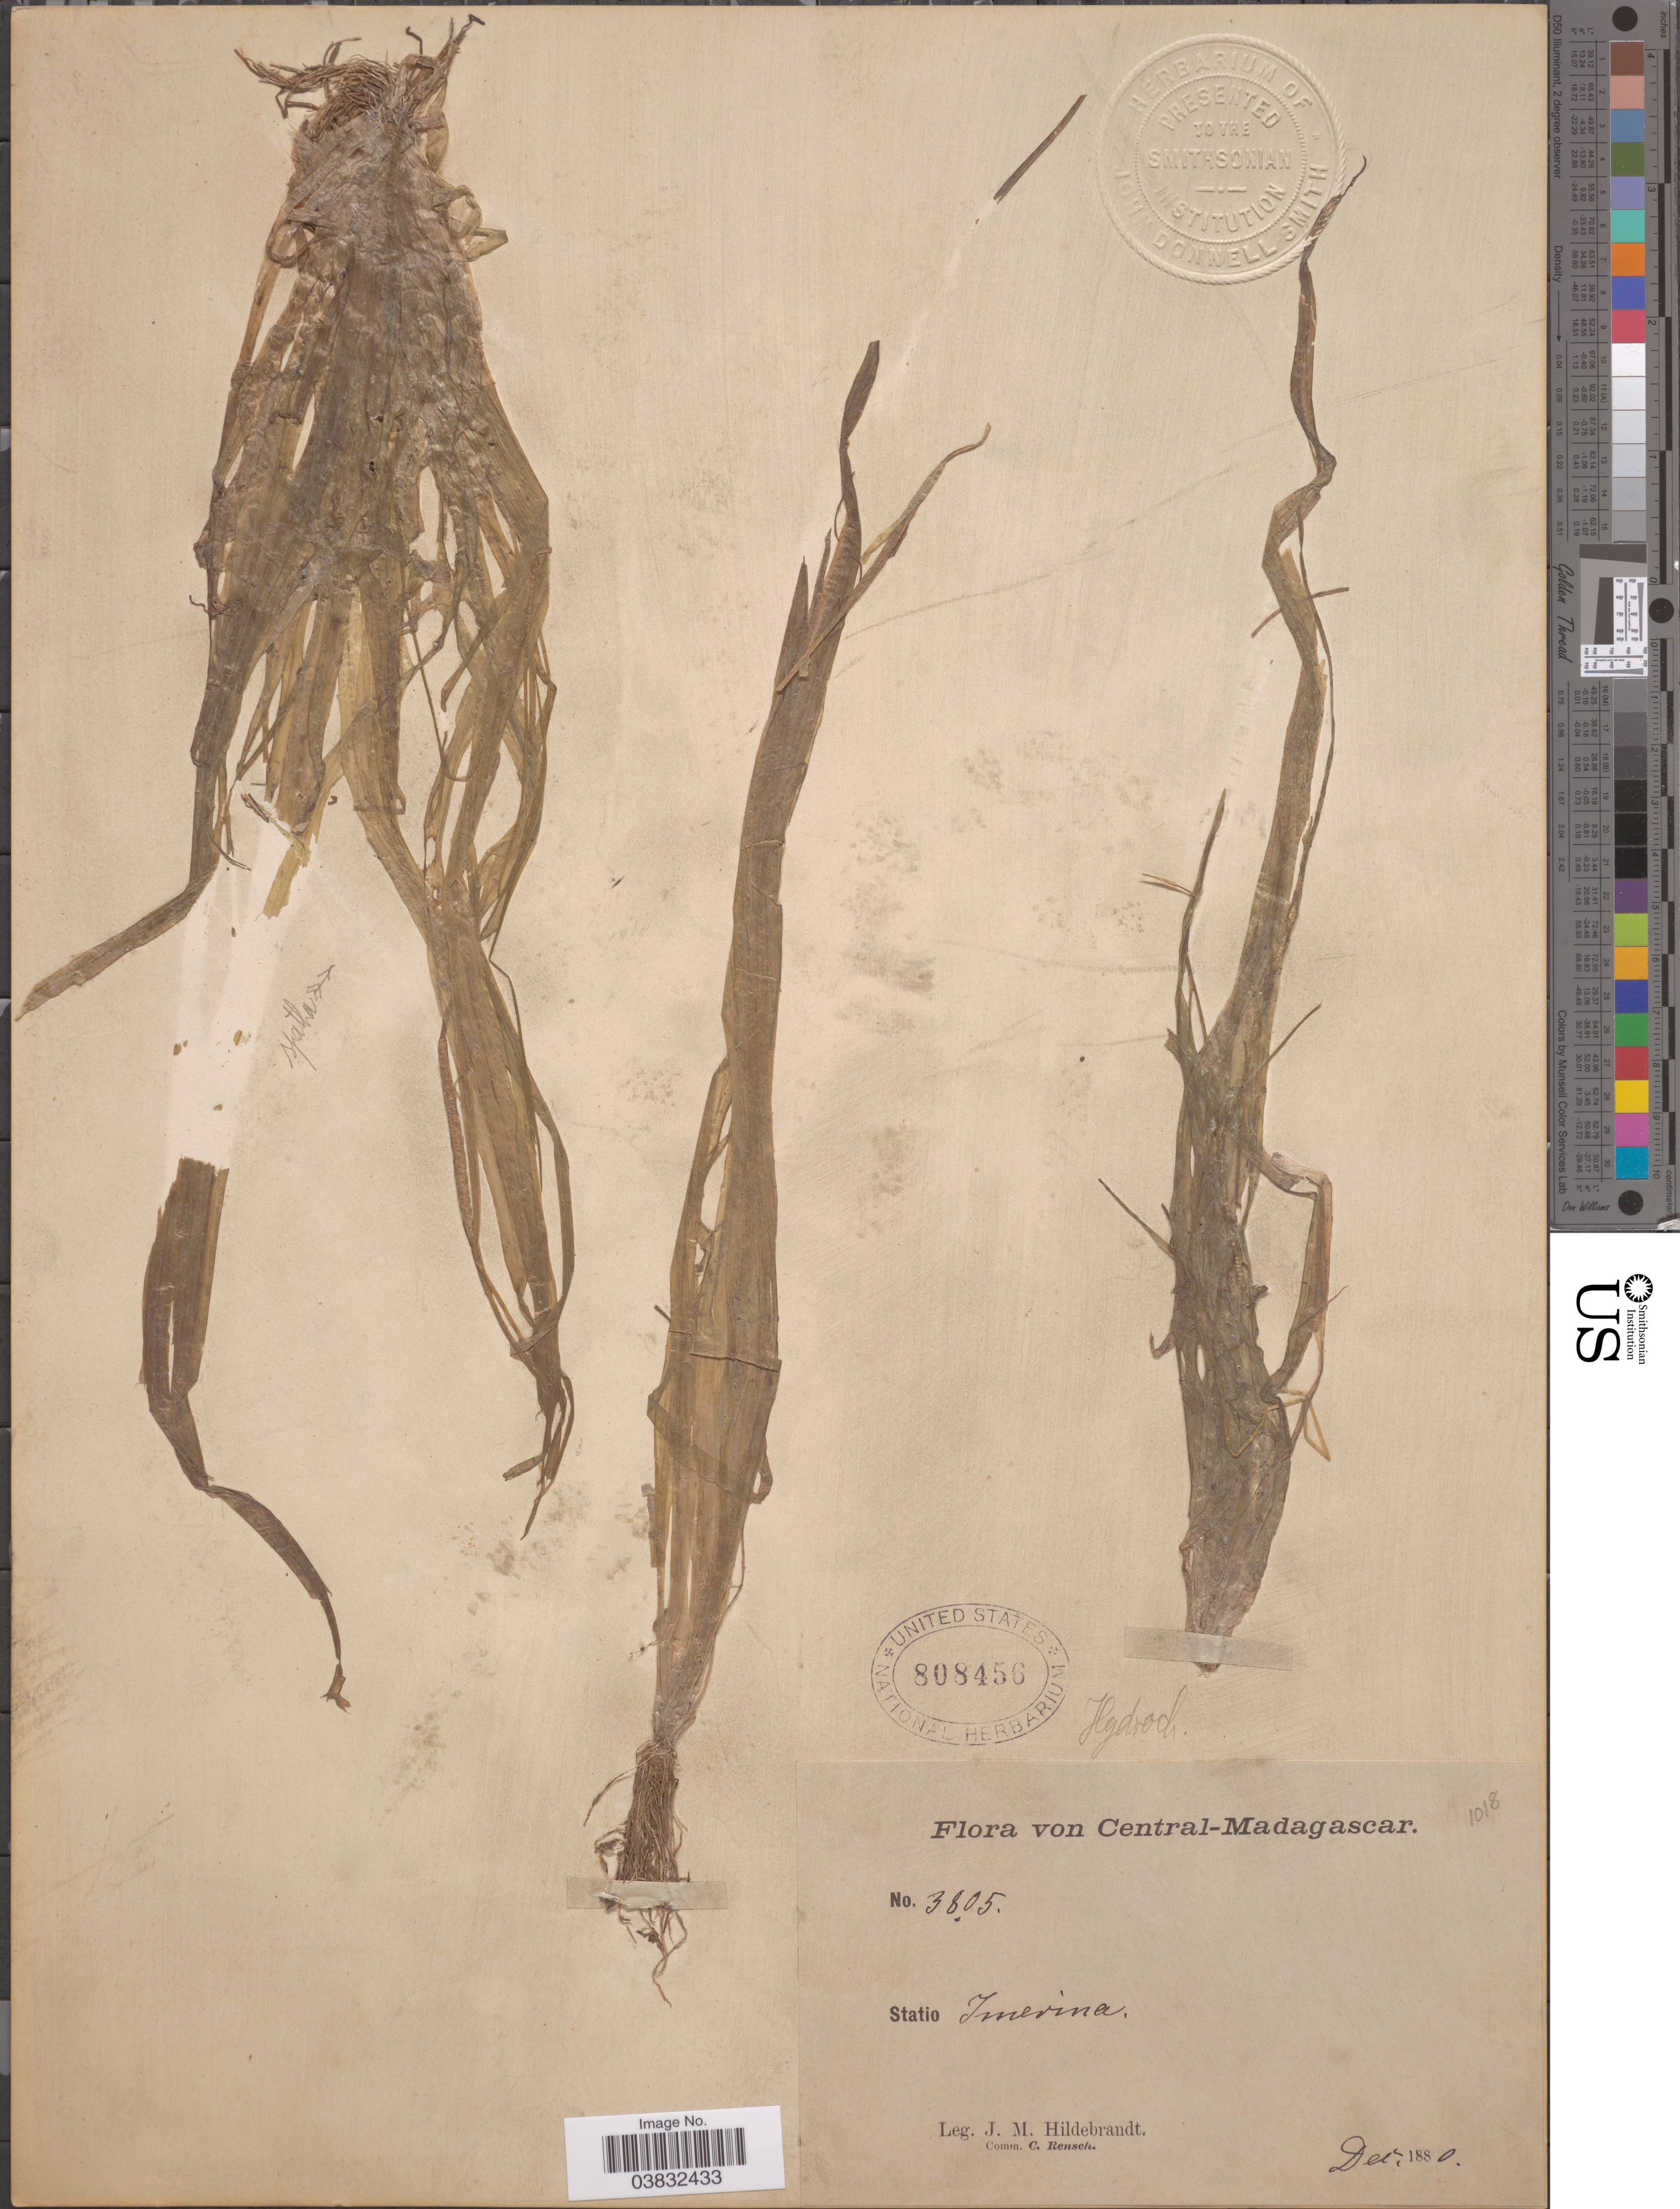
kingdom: Plantae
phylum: Tracheophyta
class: Liliopsida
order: Alismatales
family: Hydrocharitaceae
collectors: J. Hildebrandt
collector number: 3805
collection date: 1880-12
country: Madagascar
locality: Central-Madagascar. Statio Imerina.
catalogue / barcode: US 808456